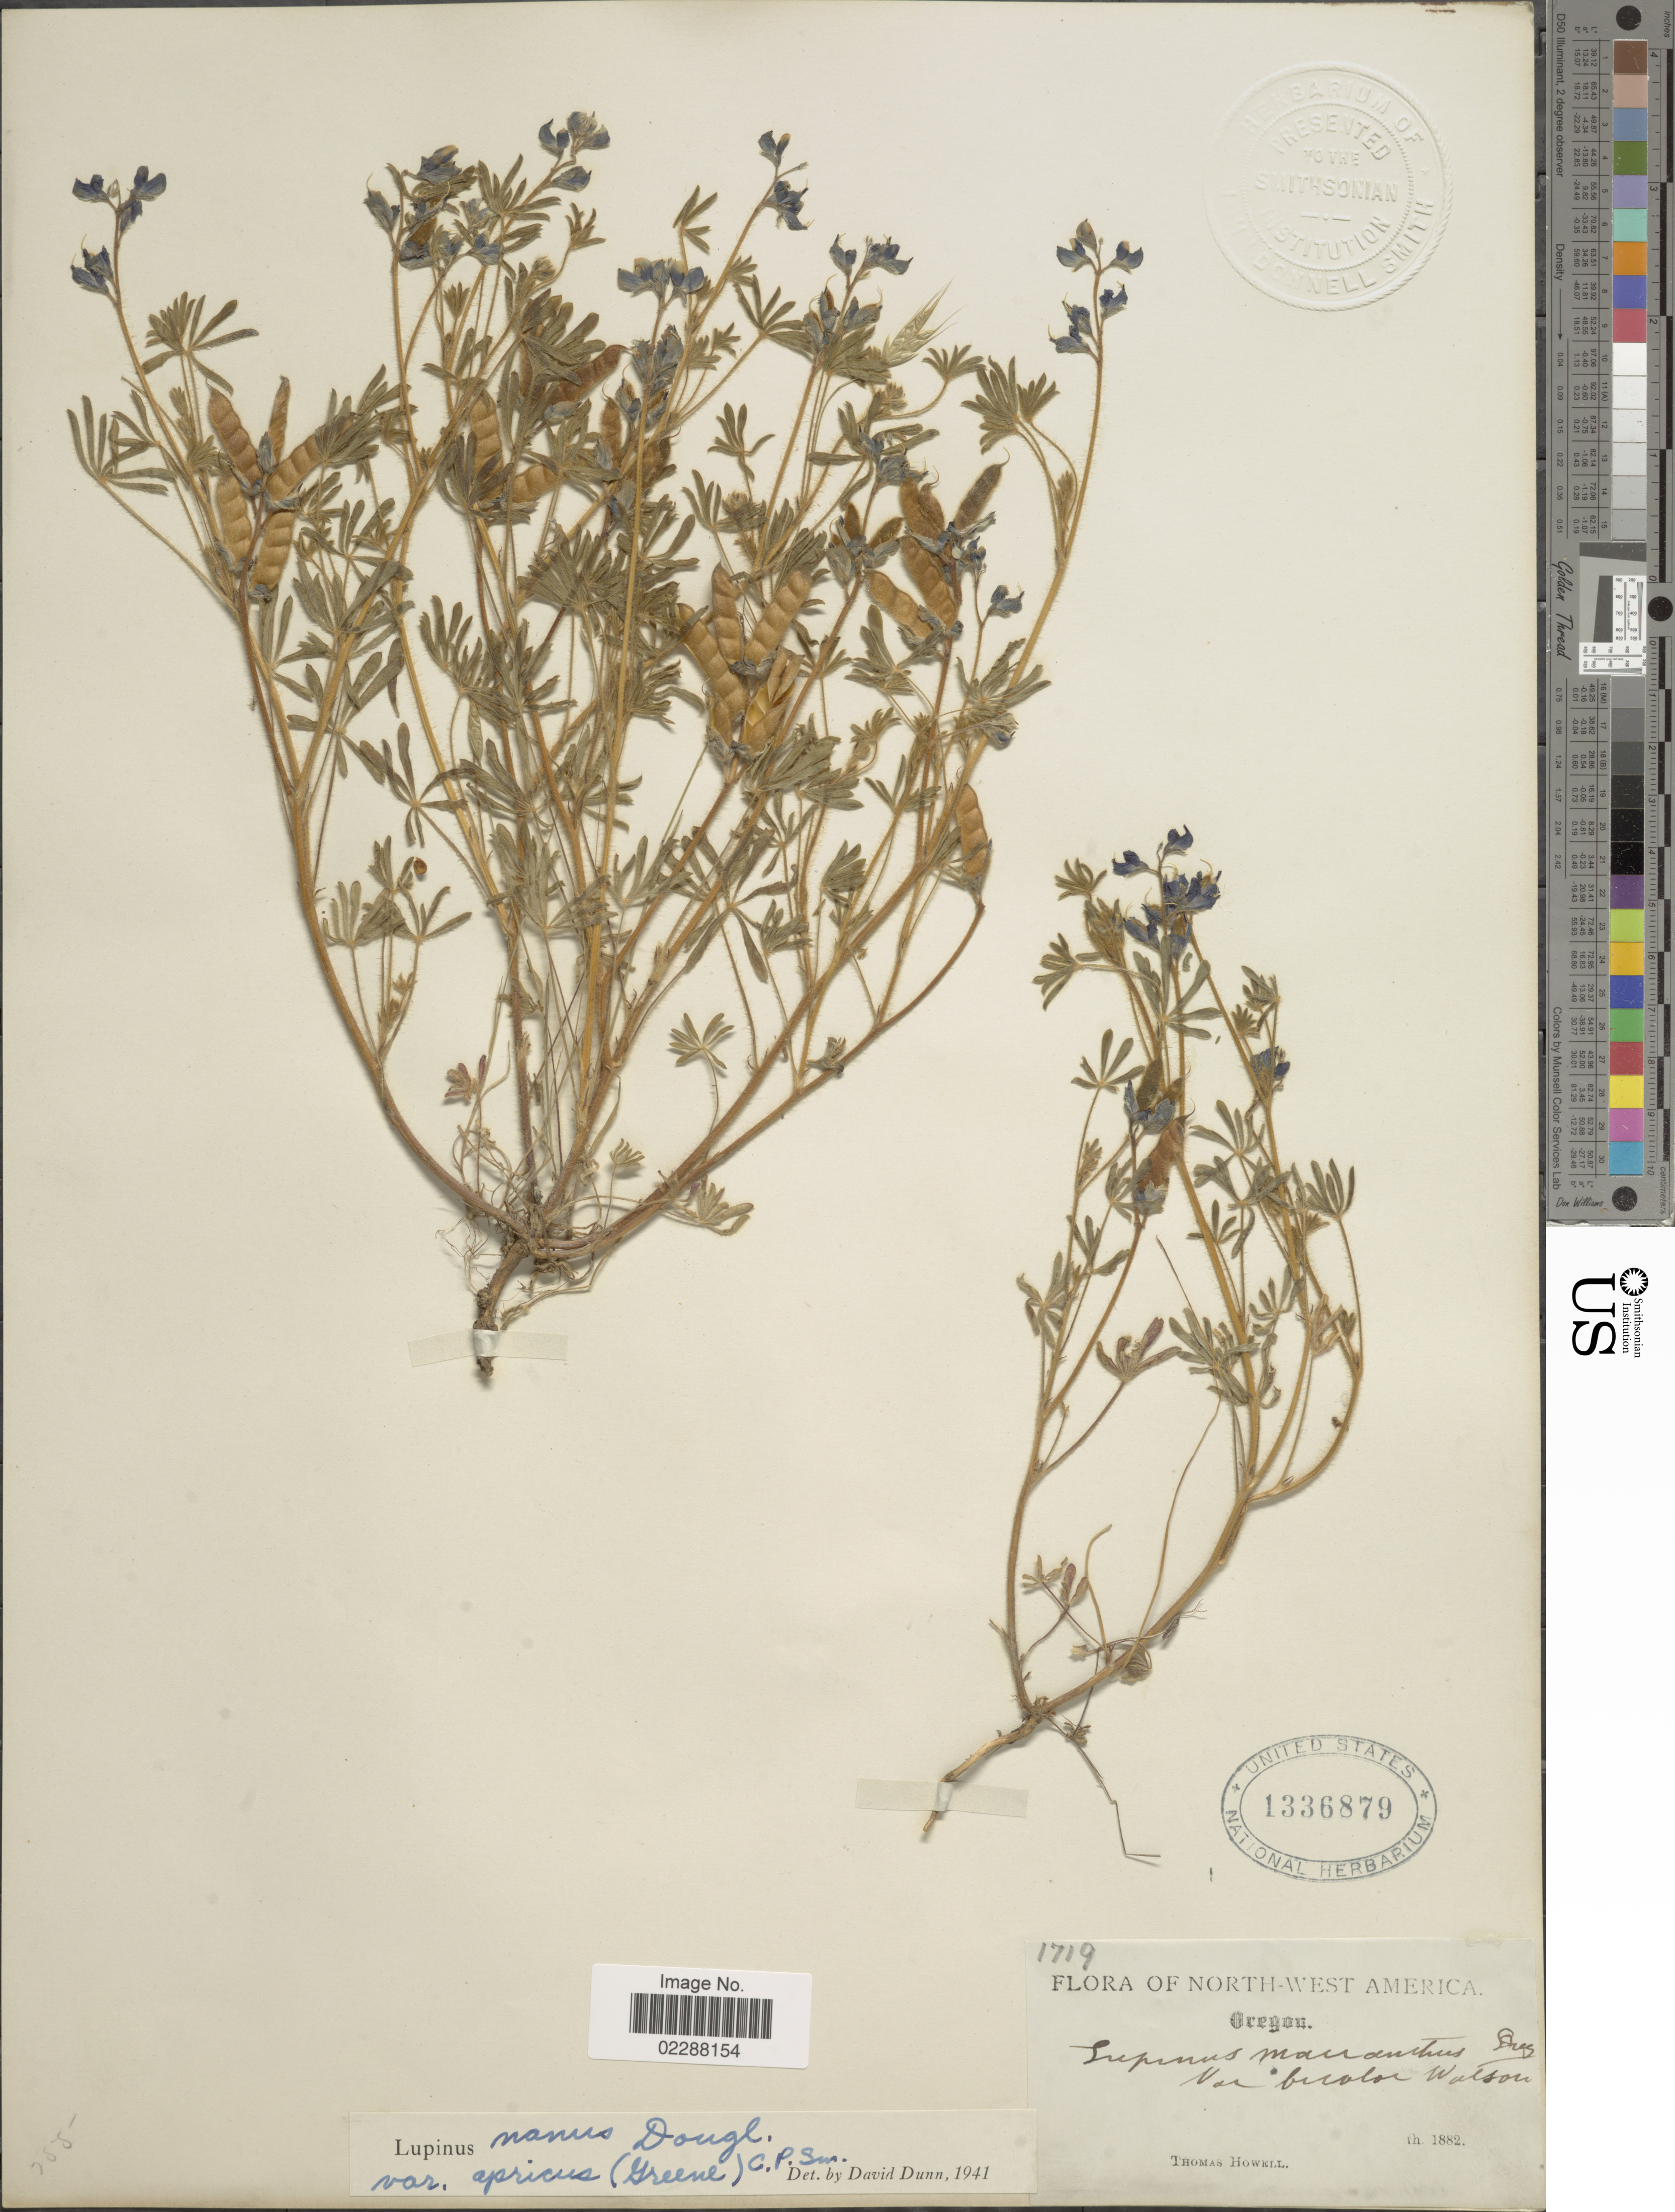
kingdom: Plantae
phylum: Tracheophyta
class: Magnoliopsida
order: Fabales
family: Fabaceae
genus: Lupinus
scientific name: Lupinus vallicola subsp. apricus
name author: (Greene) D.B. Dunn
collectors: T. Howell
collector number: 1719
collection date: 1882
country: United States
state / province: Oregon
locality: North-West America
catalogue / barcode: US 1336879